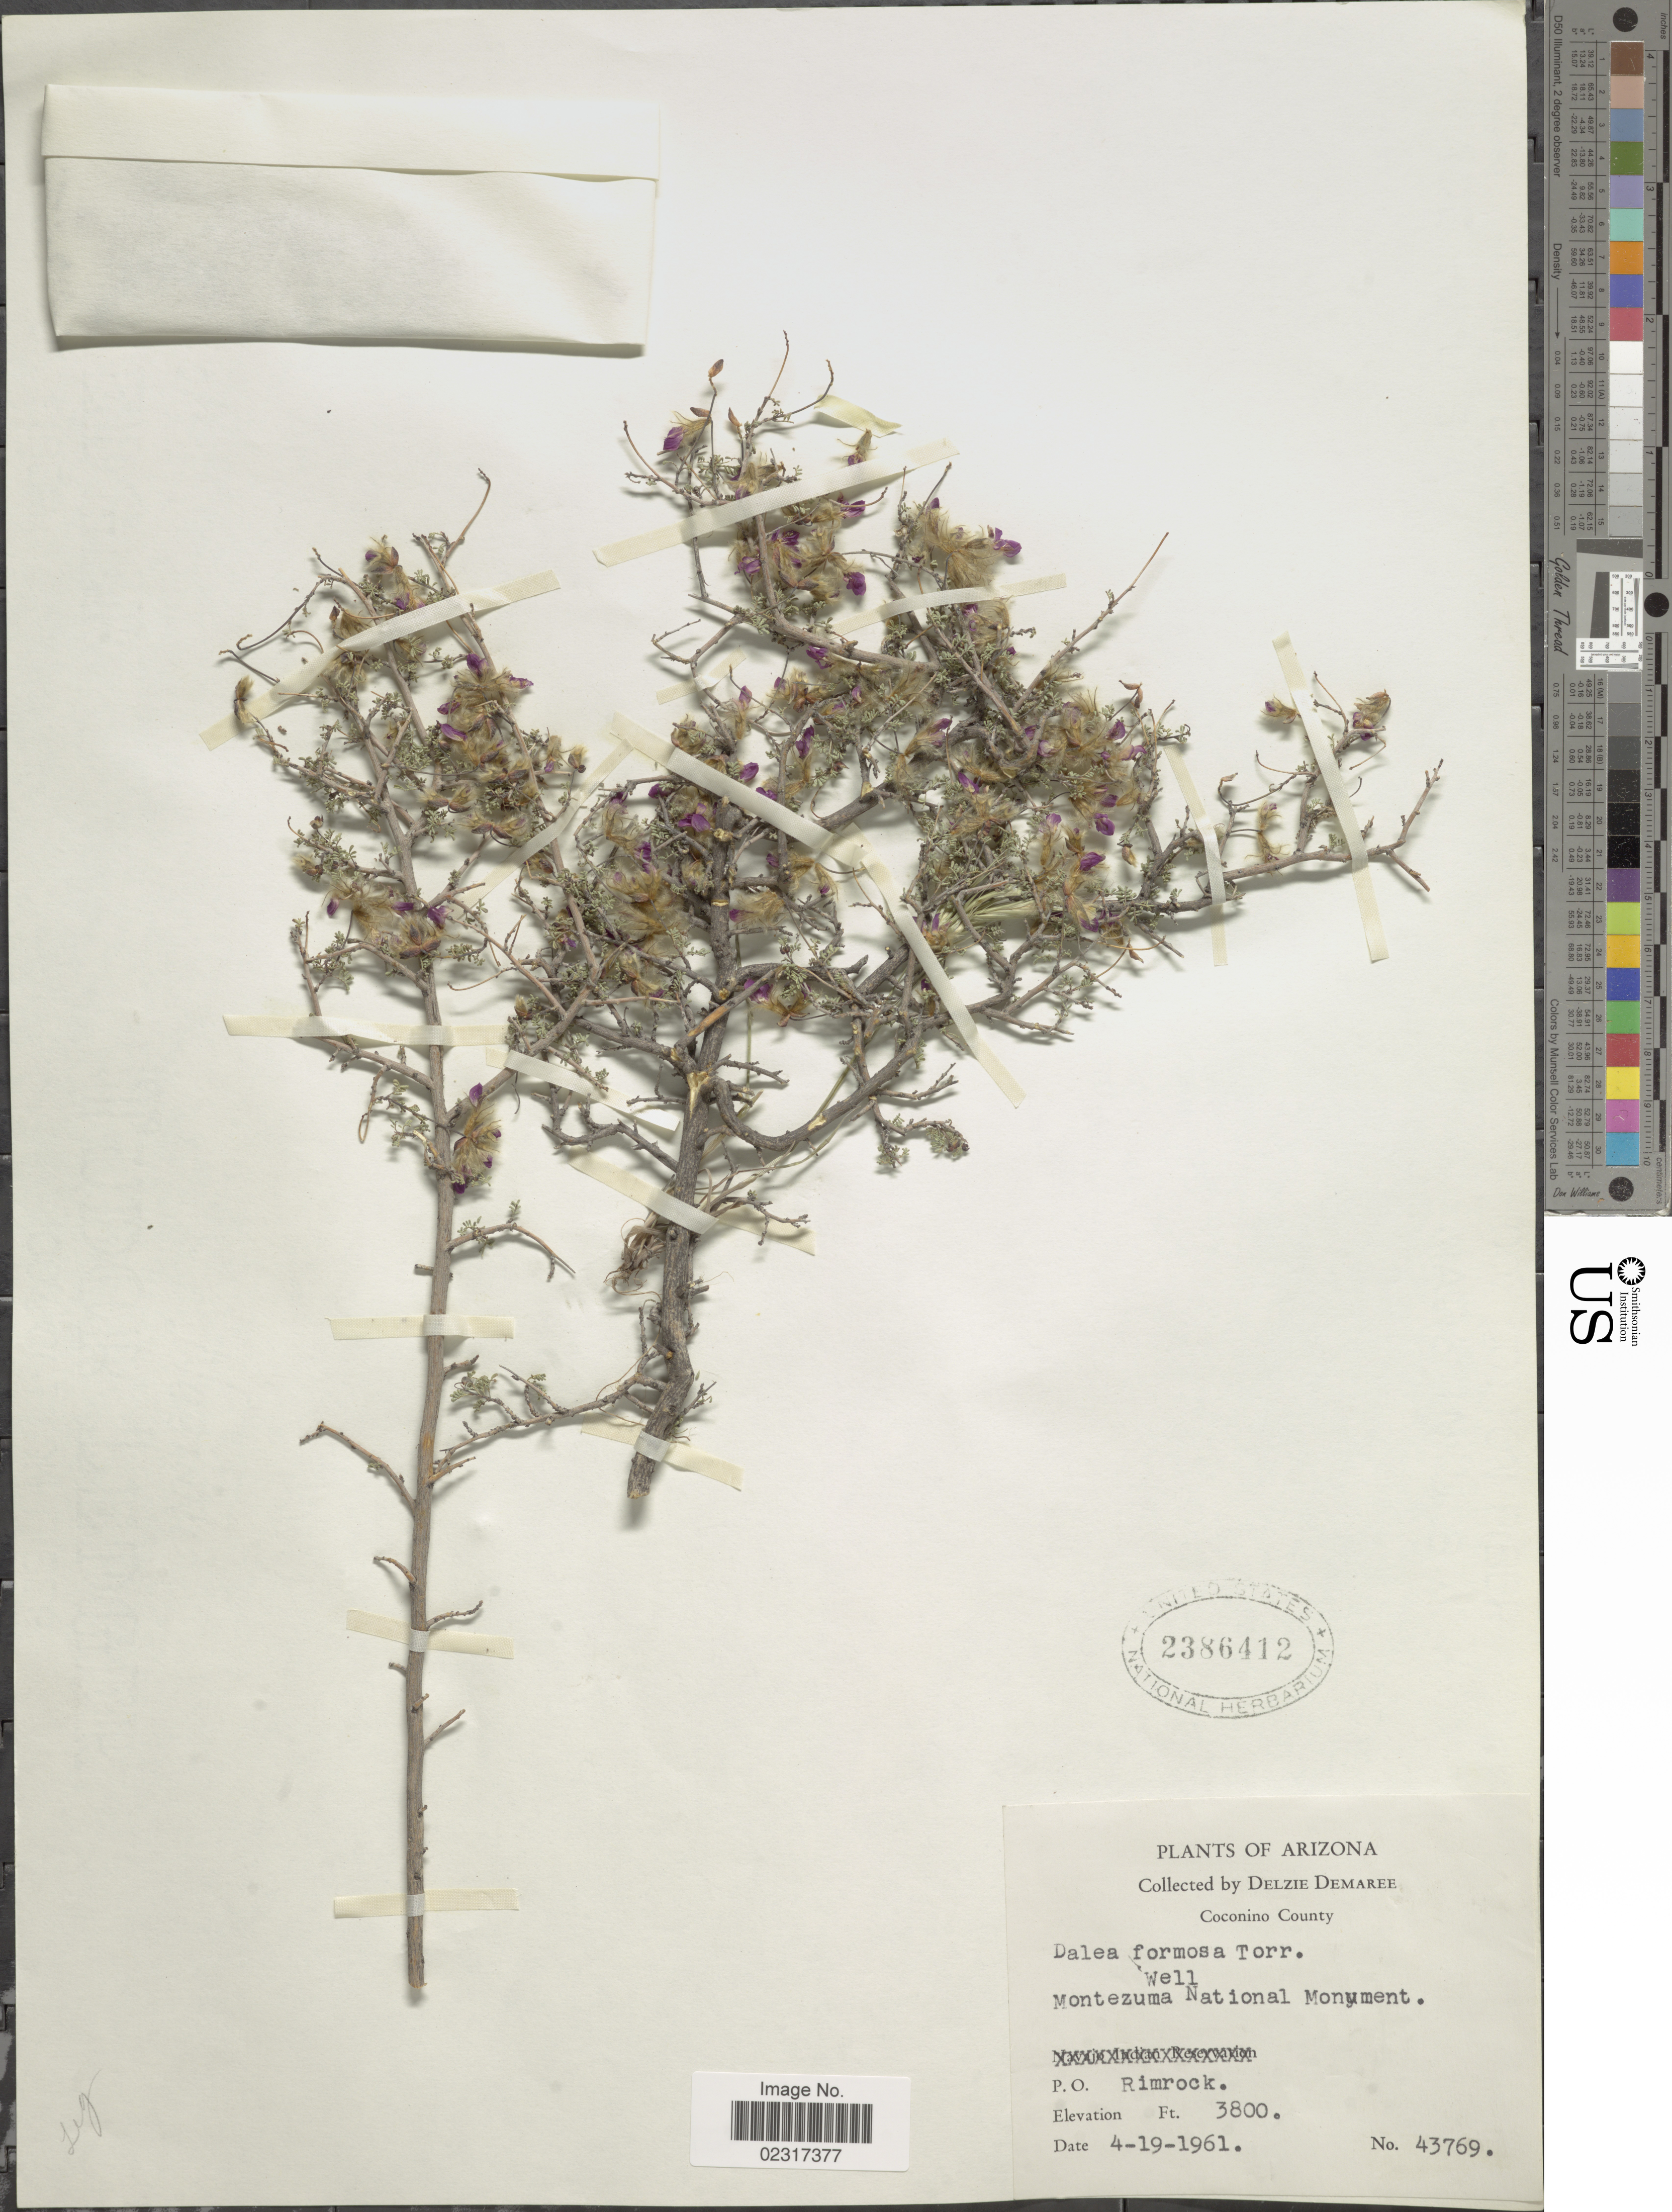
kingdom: Plantae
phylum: Tracheophyta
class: Magnoliopsida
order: Fabales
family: Fabaceae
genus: Dalea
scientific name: Dalea formosa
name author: Torr.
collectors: D. Demaree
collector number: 43769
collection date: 1961-04-19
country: United States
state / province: Arizona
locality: Coconino County, Montezuma National Monument, P. O. Rimrock.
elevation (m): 1158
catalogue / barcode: US 2386412